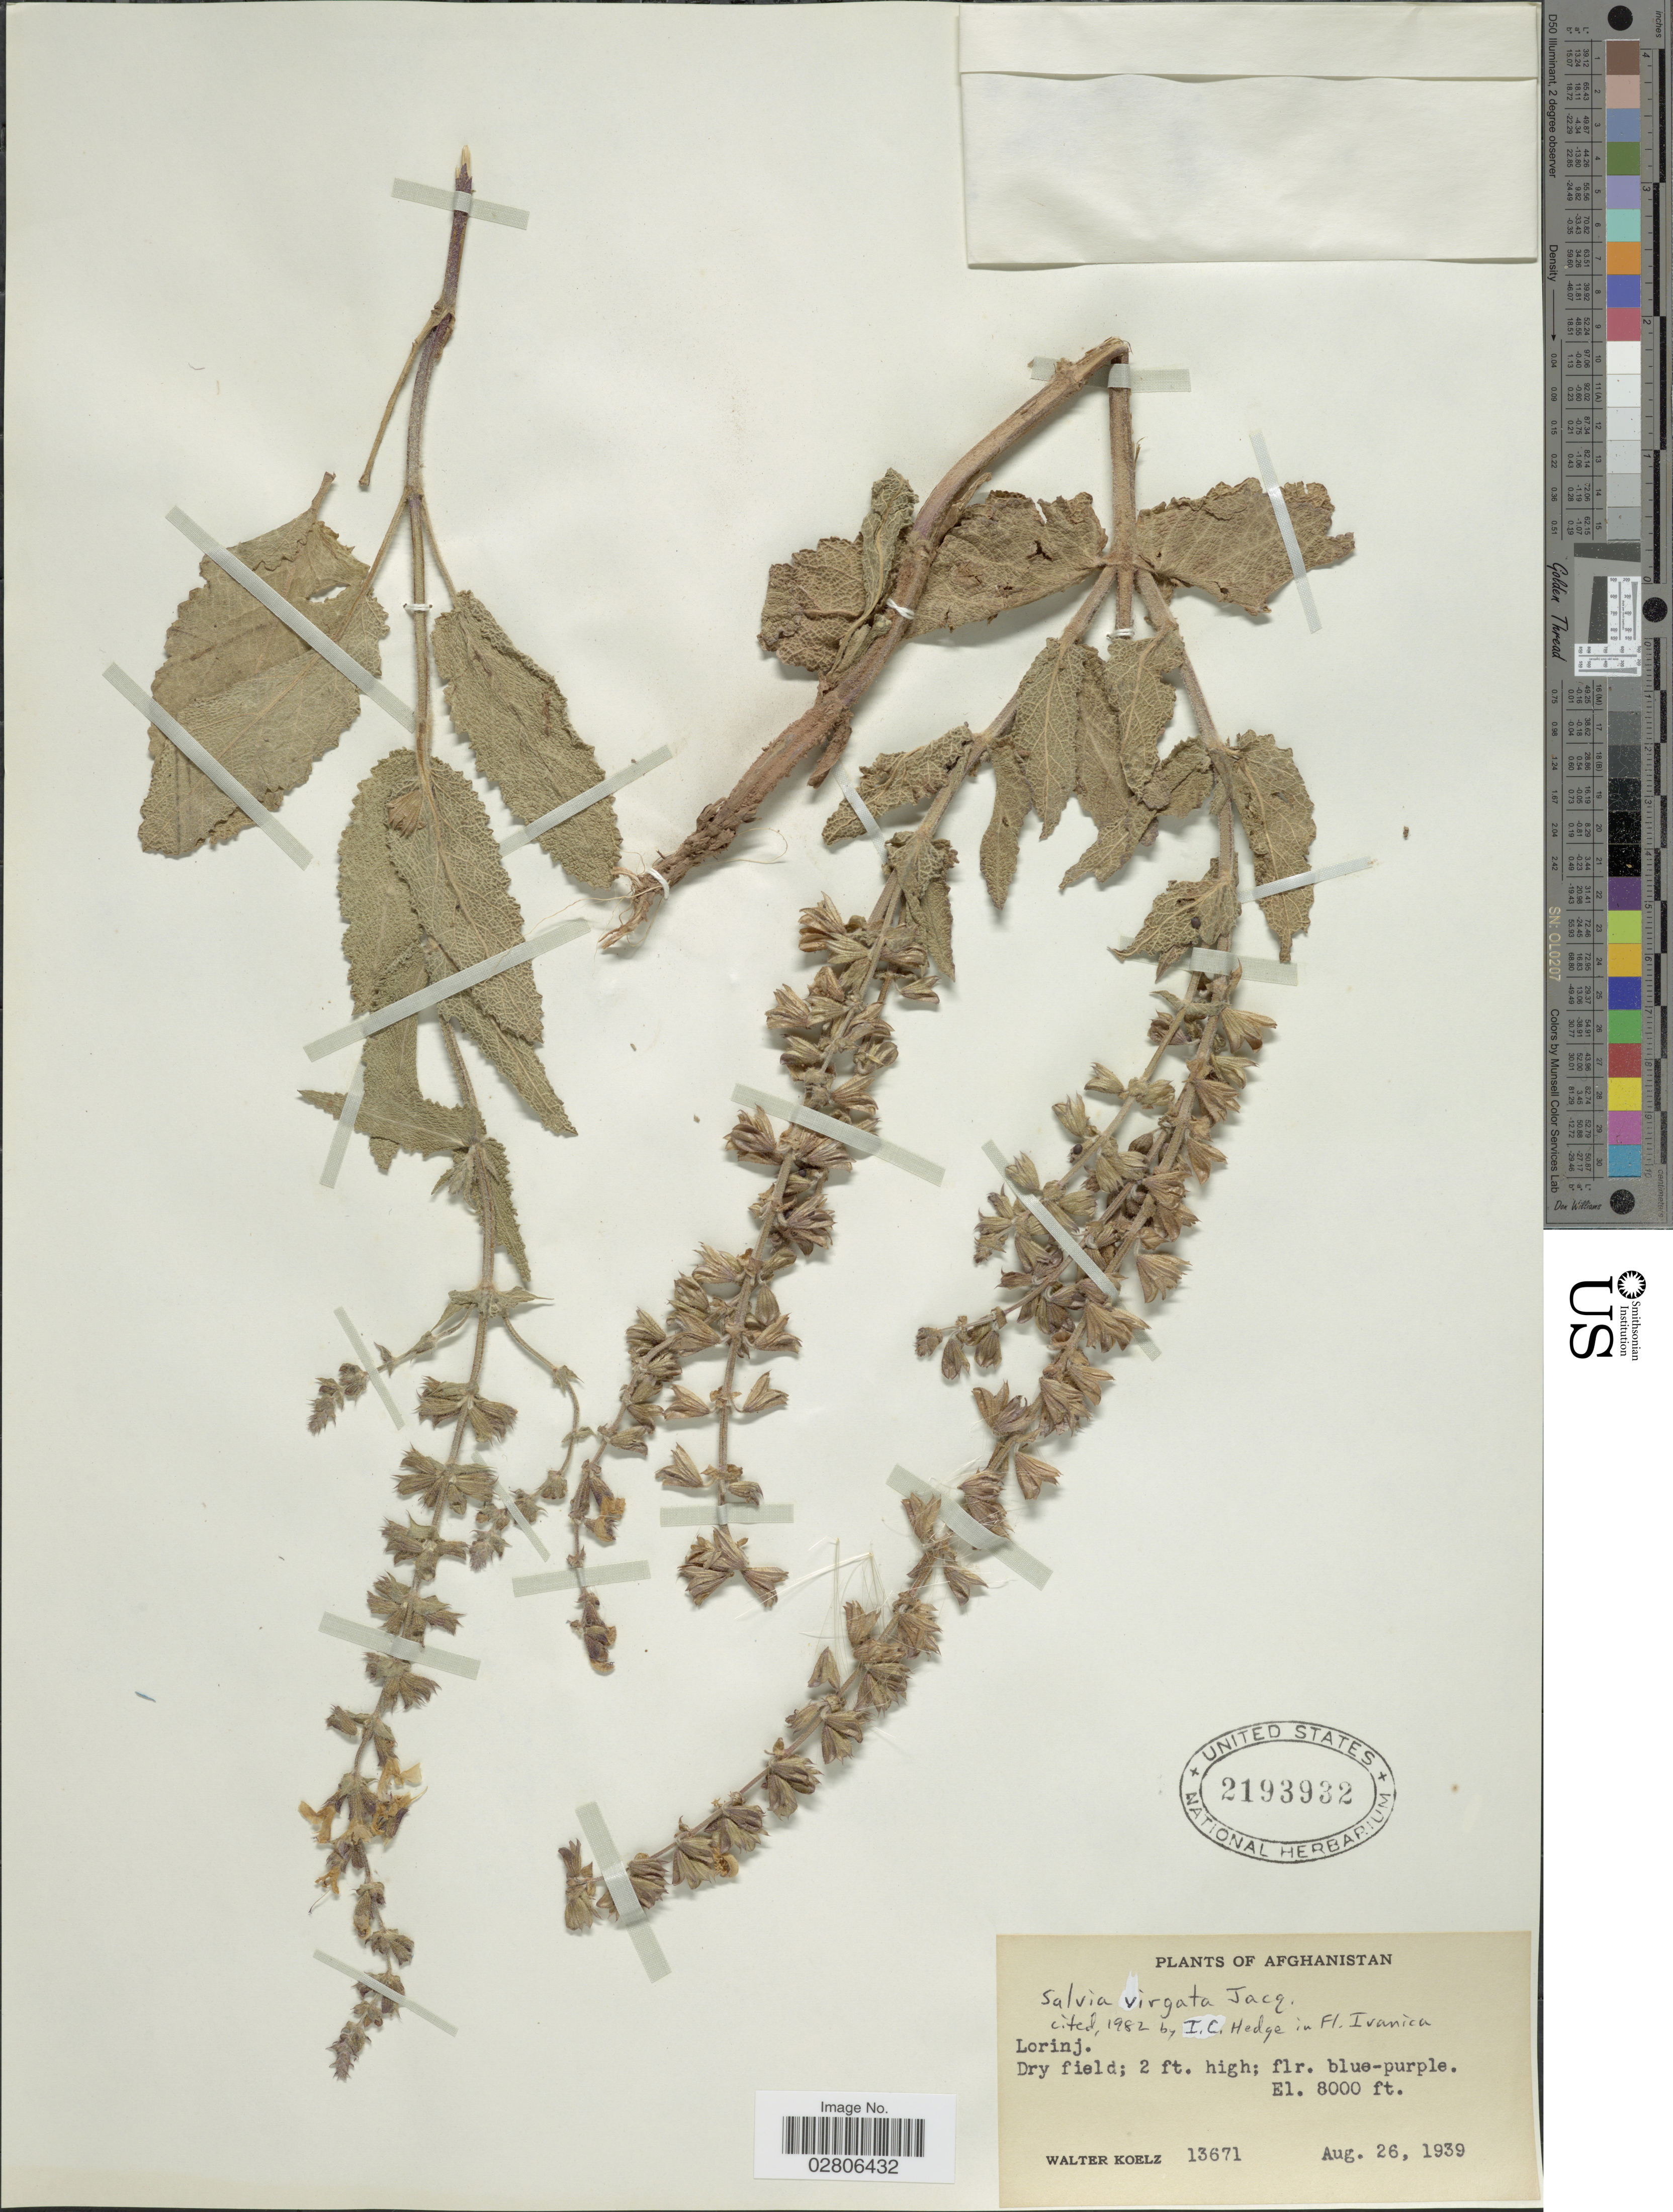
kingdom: Plantae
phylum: Tracheophyta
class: Magnoliopsida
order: Lamiales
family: Lamiaceae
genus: Salvia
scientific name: Salvia virgata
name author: Jacq.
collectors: W. N. Koelz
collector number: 13671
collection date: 1939-08-26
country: Afghanistan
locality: Lorinj.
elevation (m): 2438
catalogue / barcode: US 2193932